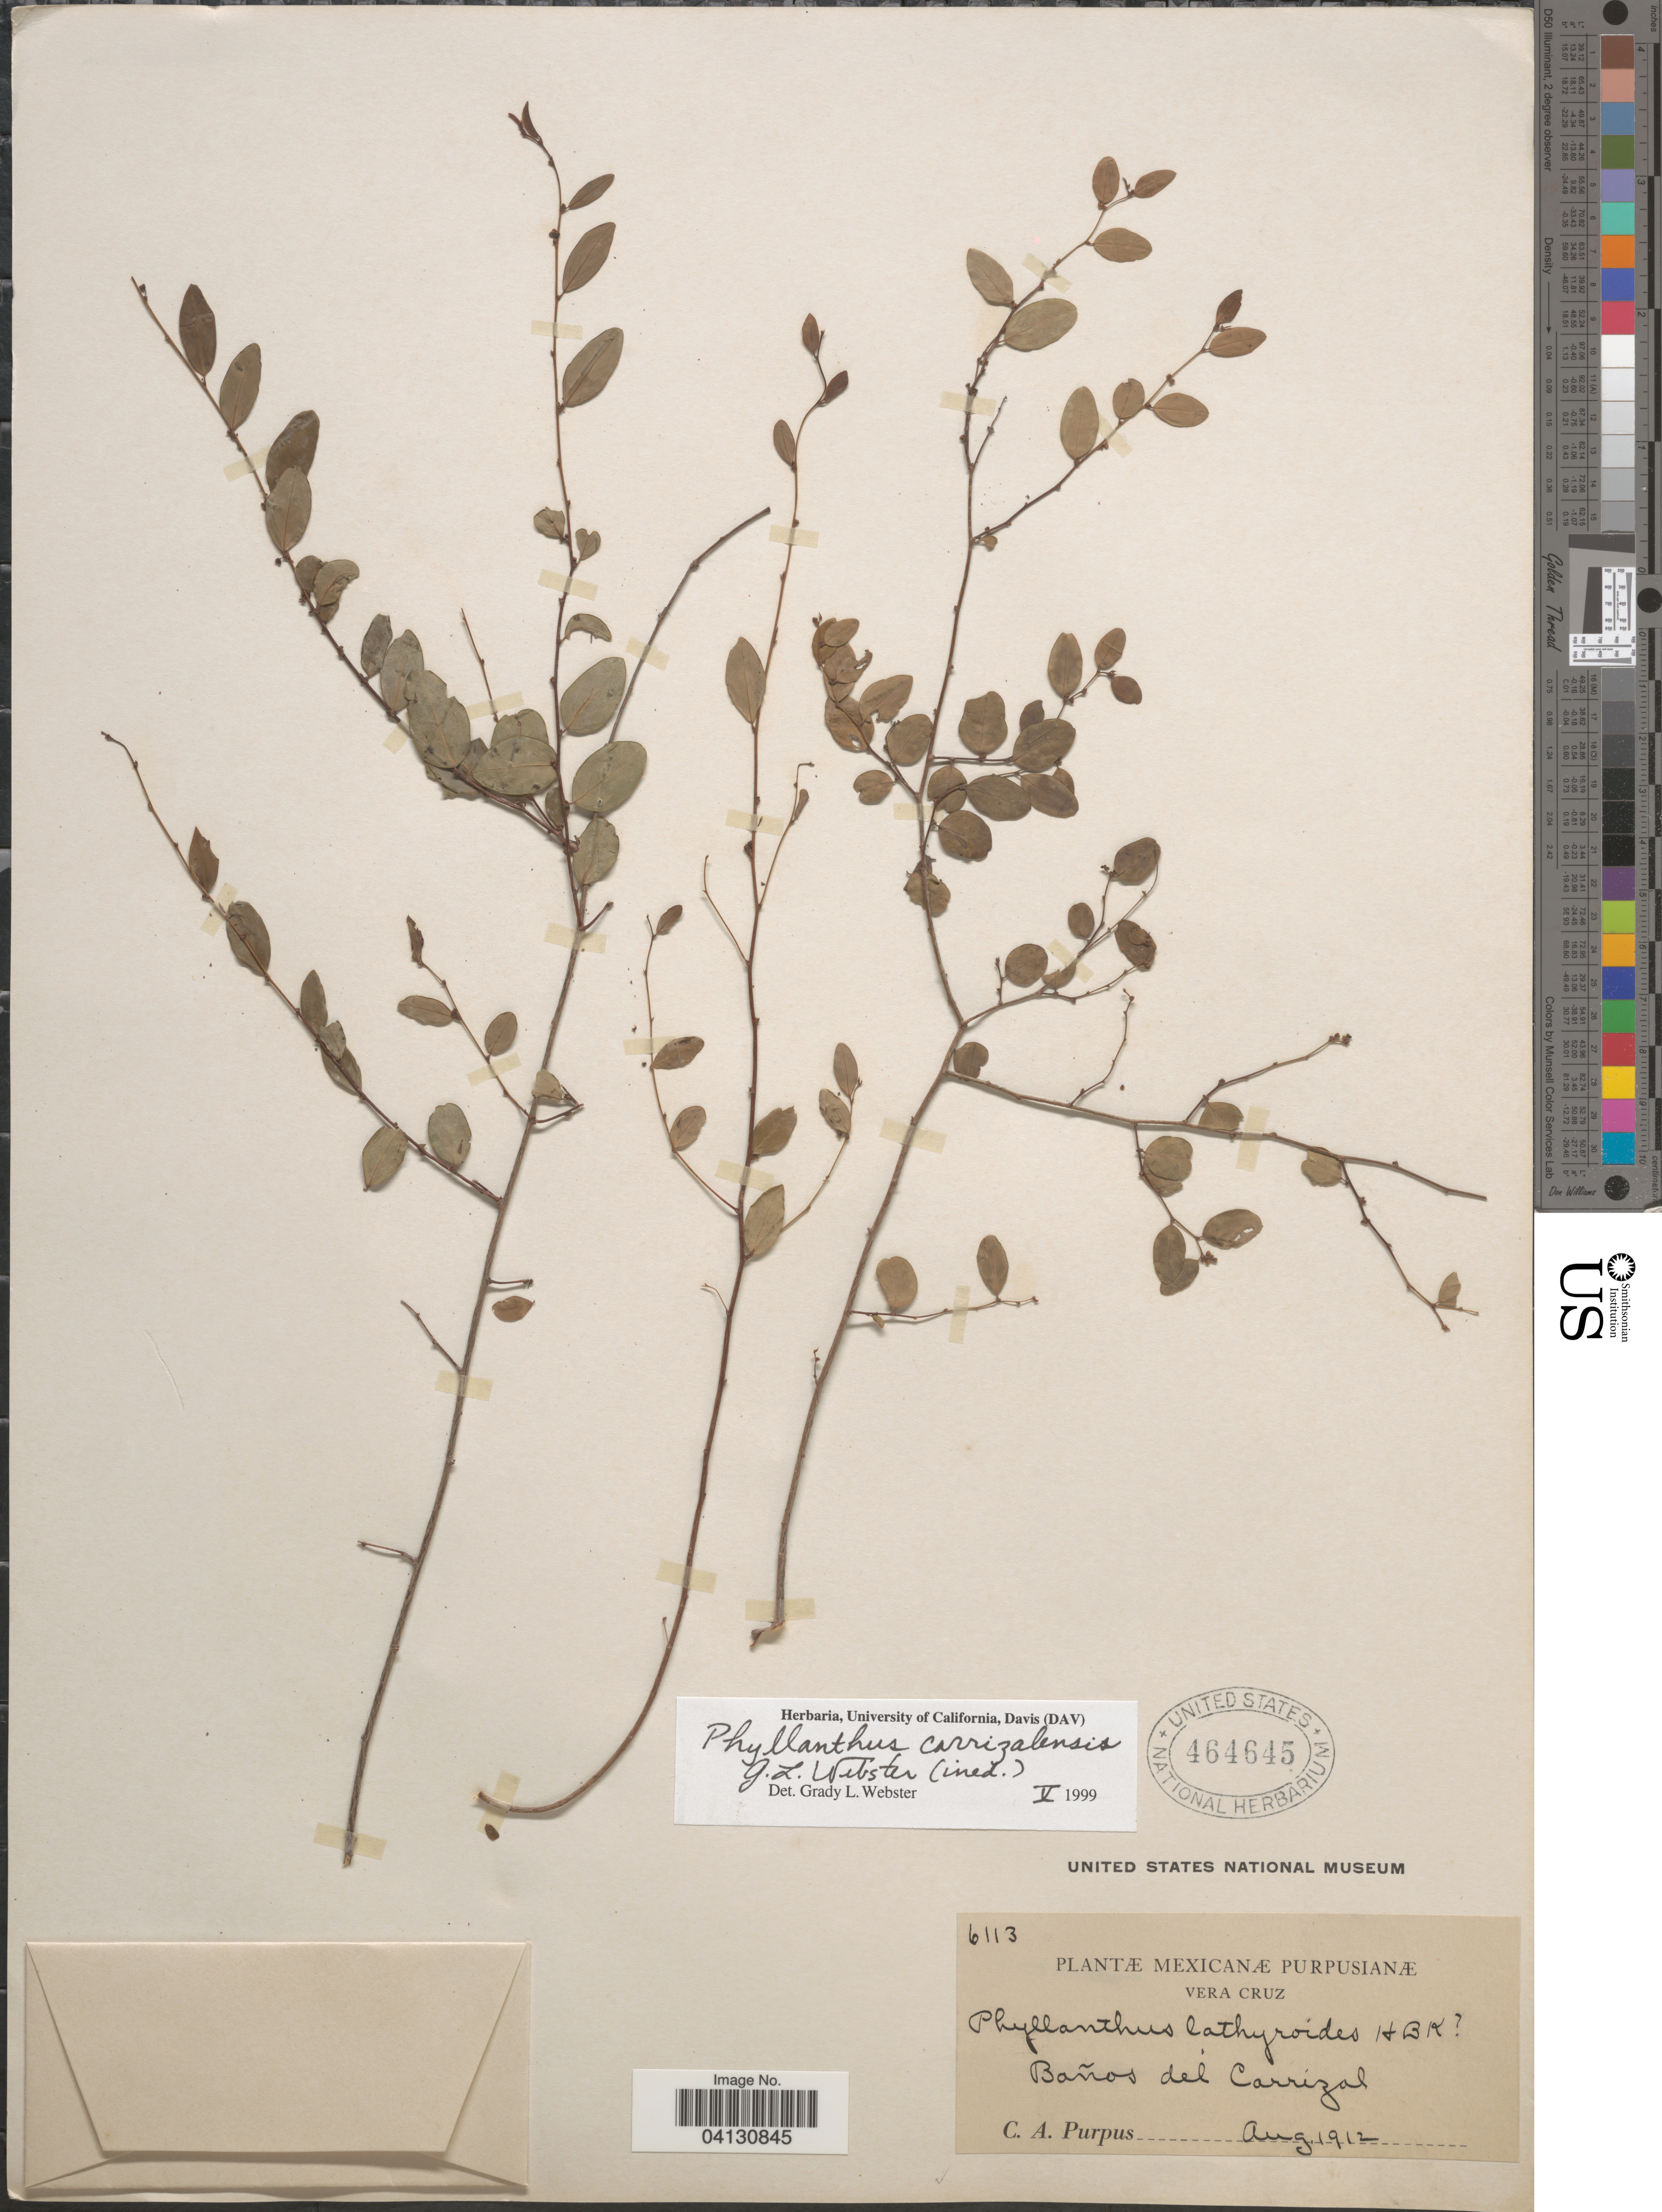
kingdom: Plantae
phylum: Tracheophyta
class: Magnoliopsida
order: Malpighiales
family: Phyllanthaceae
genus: Phyllanthus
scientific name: Phyllanthus carrizalensis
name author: G.L. Webster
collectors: C. A. Purpus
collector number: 6113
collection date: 1912-08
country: Mexico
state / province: Veracruz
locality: Vera Cruz. Baños del Carrizal.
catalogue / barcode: US 464645